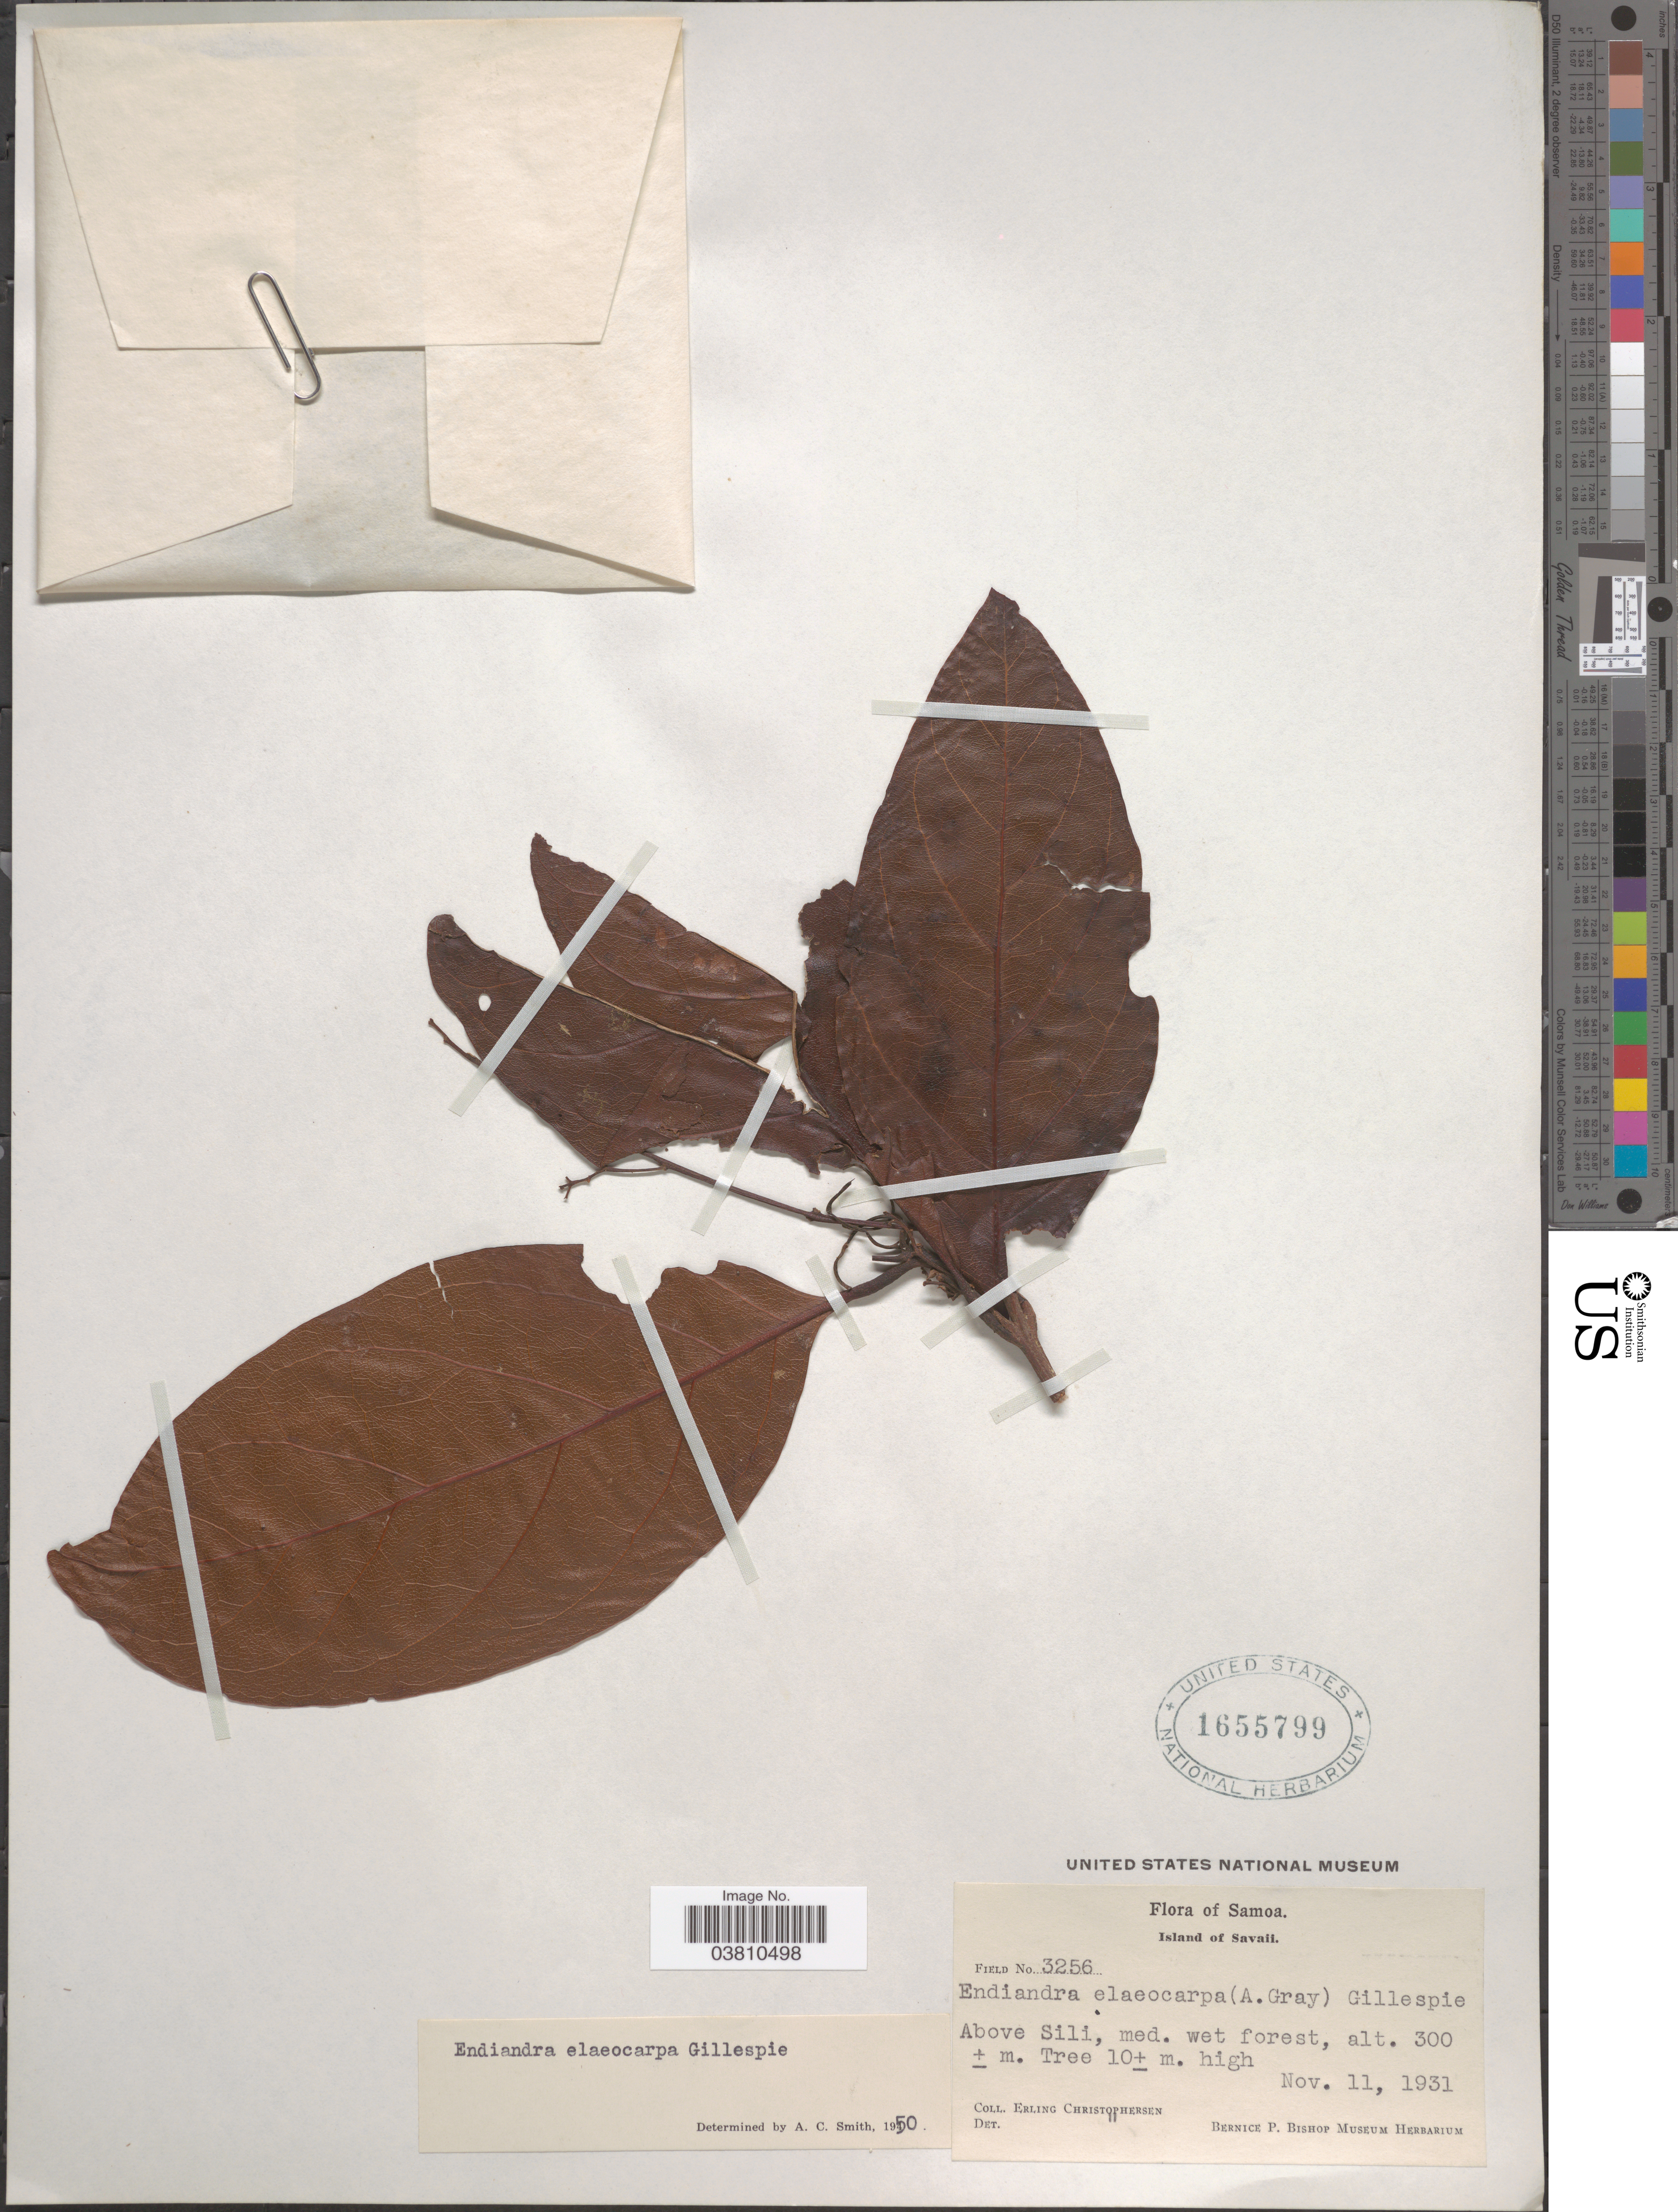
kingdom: Plantae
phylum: Tracheophyta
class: Magnoliopsida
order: Laurales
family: Lauraceae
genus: Endiandra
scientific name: Endiandra elaeocarpa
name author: Gillespie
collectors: E. Christophersen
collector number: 3256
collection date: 1931-11-11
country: Samoa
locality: Samoa. Island of Savaii. Above Sili, med. wet forest.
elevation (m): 300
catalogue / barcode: US 1655799